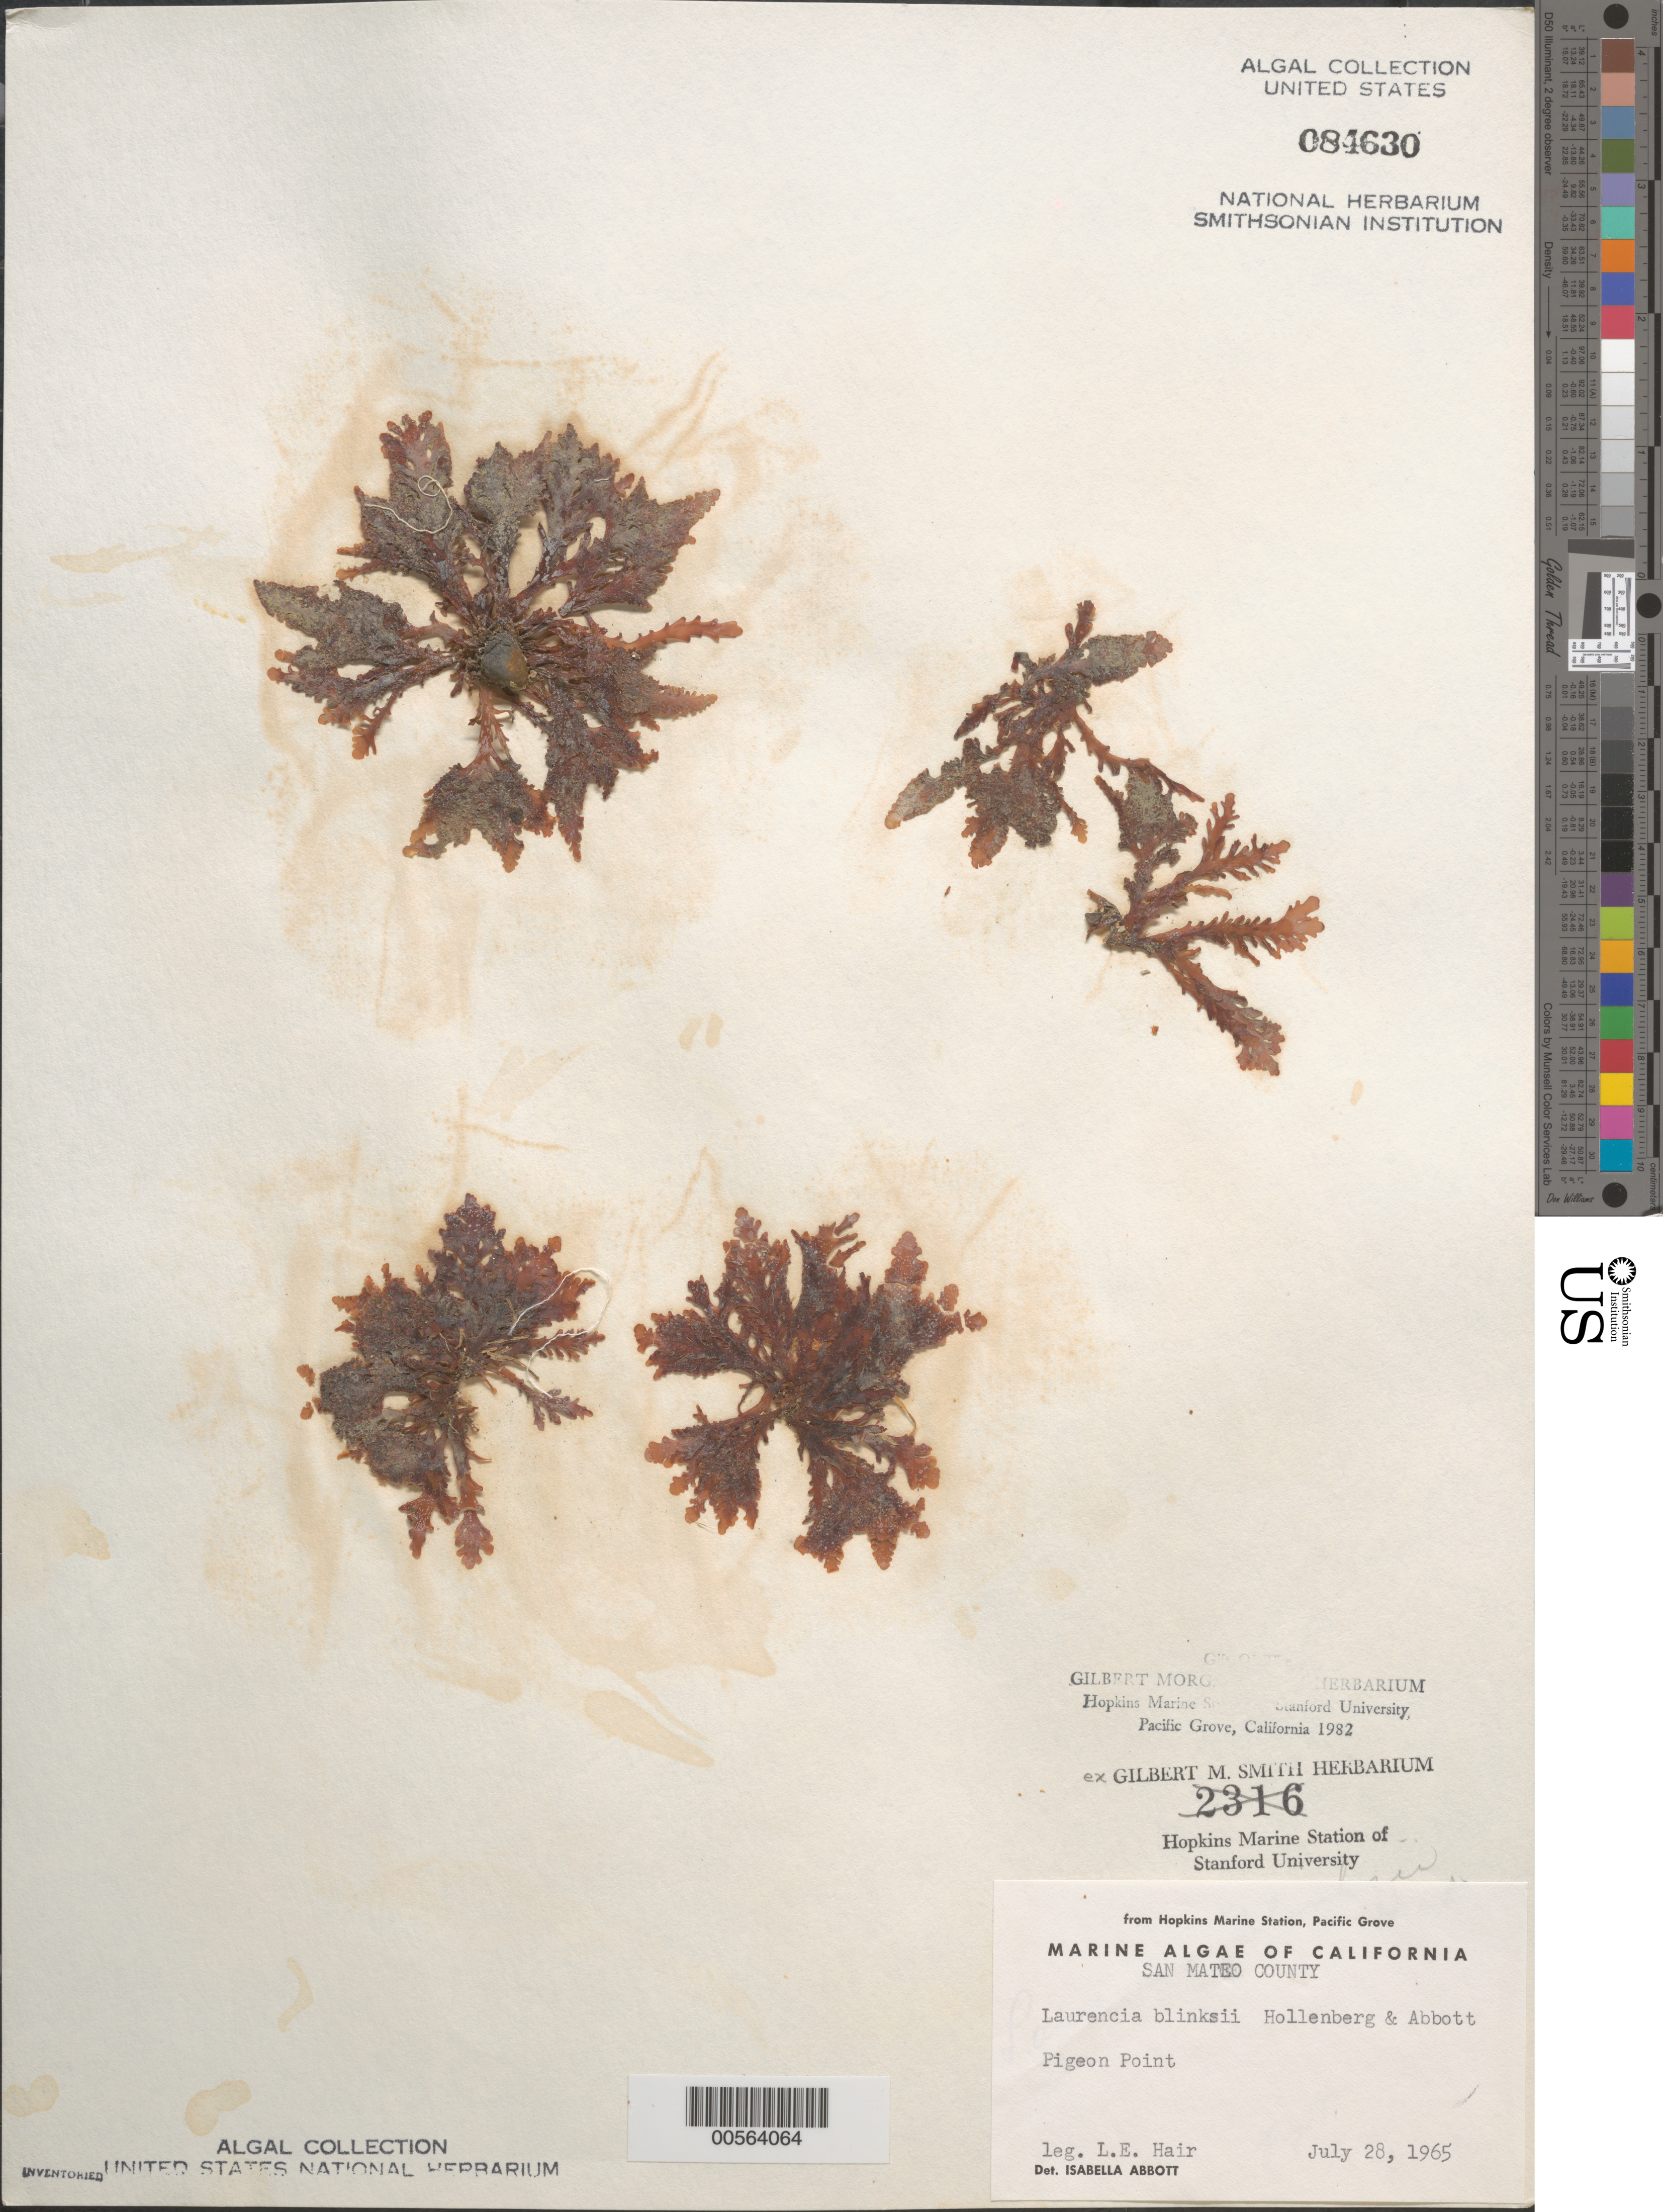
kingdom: Plantae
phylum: Rhodophyta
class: Florideophyceae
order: Ceramiales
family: Rhodomelaceae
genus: Osmundea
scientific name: Osmundea blinksii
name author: (Hollenb. & I.A. Abbott) K.W. Nam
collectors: L. Hair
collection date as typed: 28 Jul 1965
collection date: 1965-07-28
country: United States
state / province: California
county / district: San Mateo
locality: Pigeon Point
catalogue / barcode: US 84630